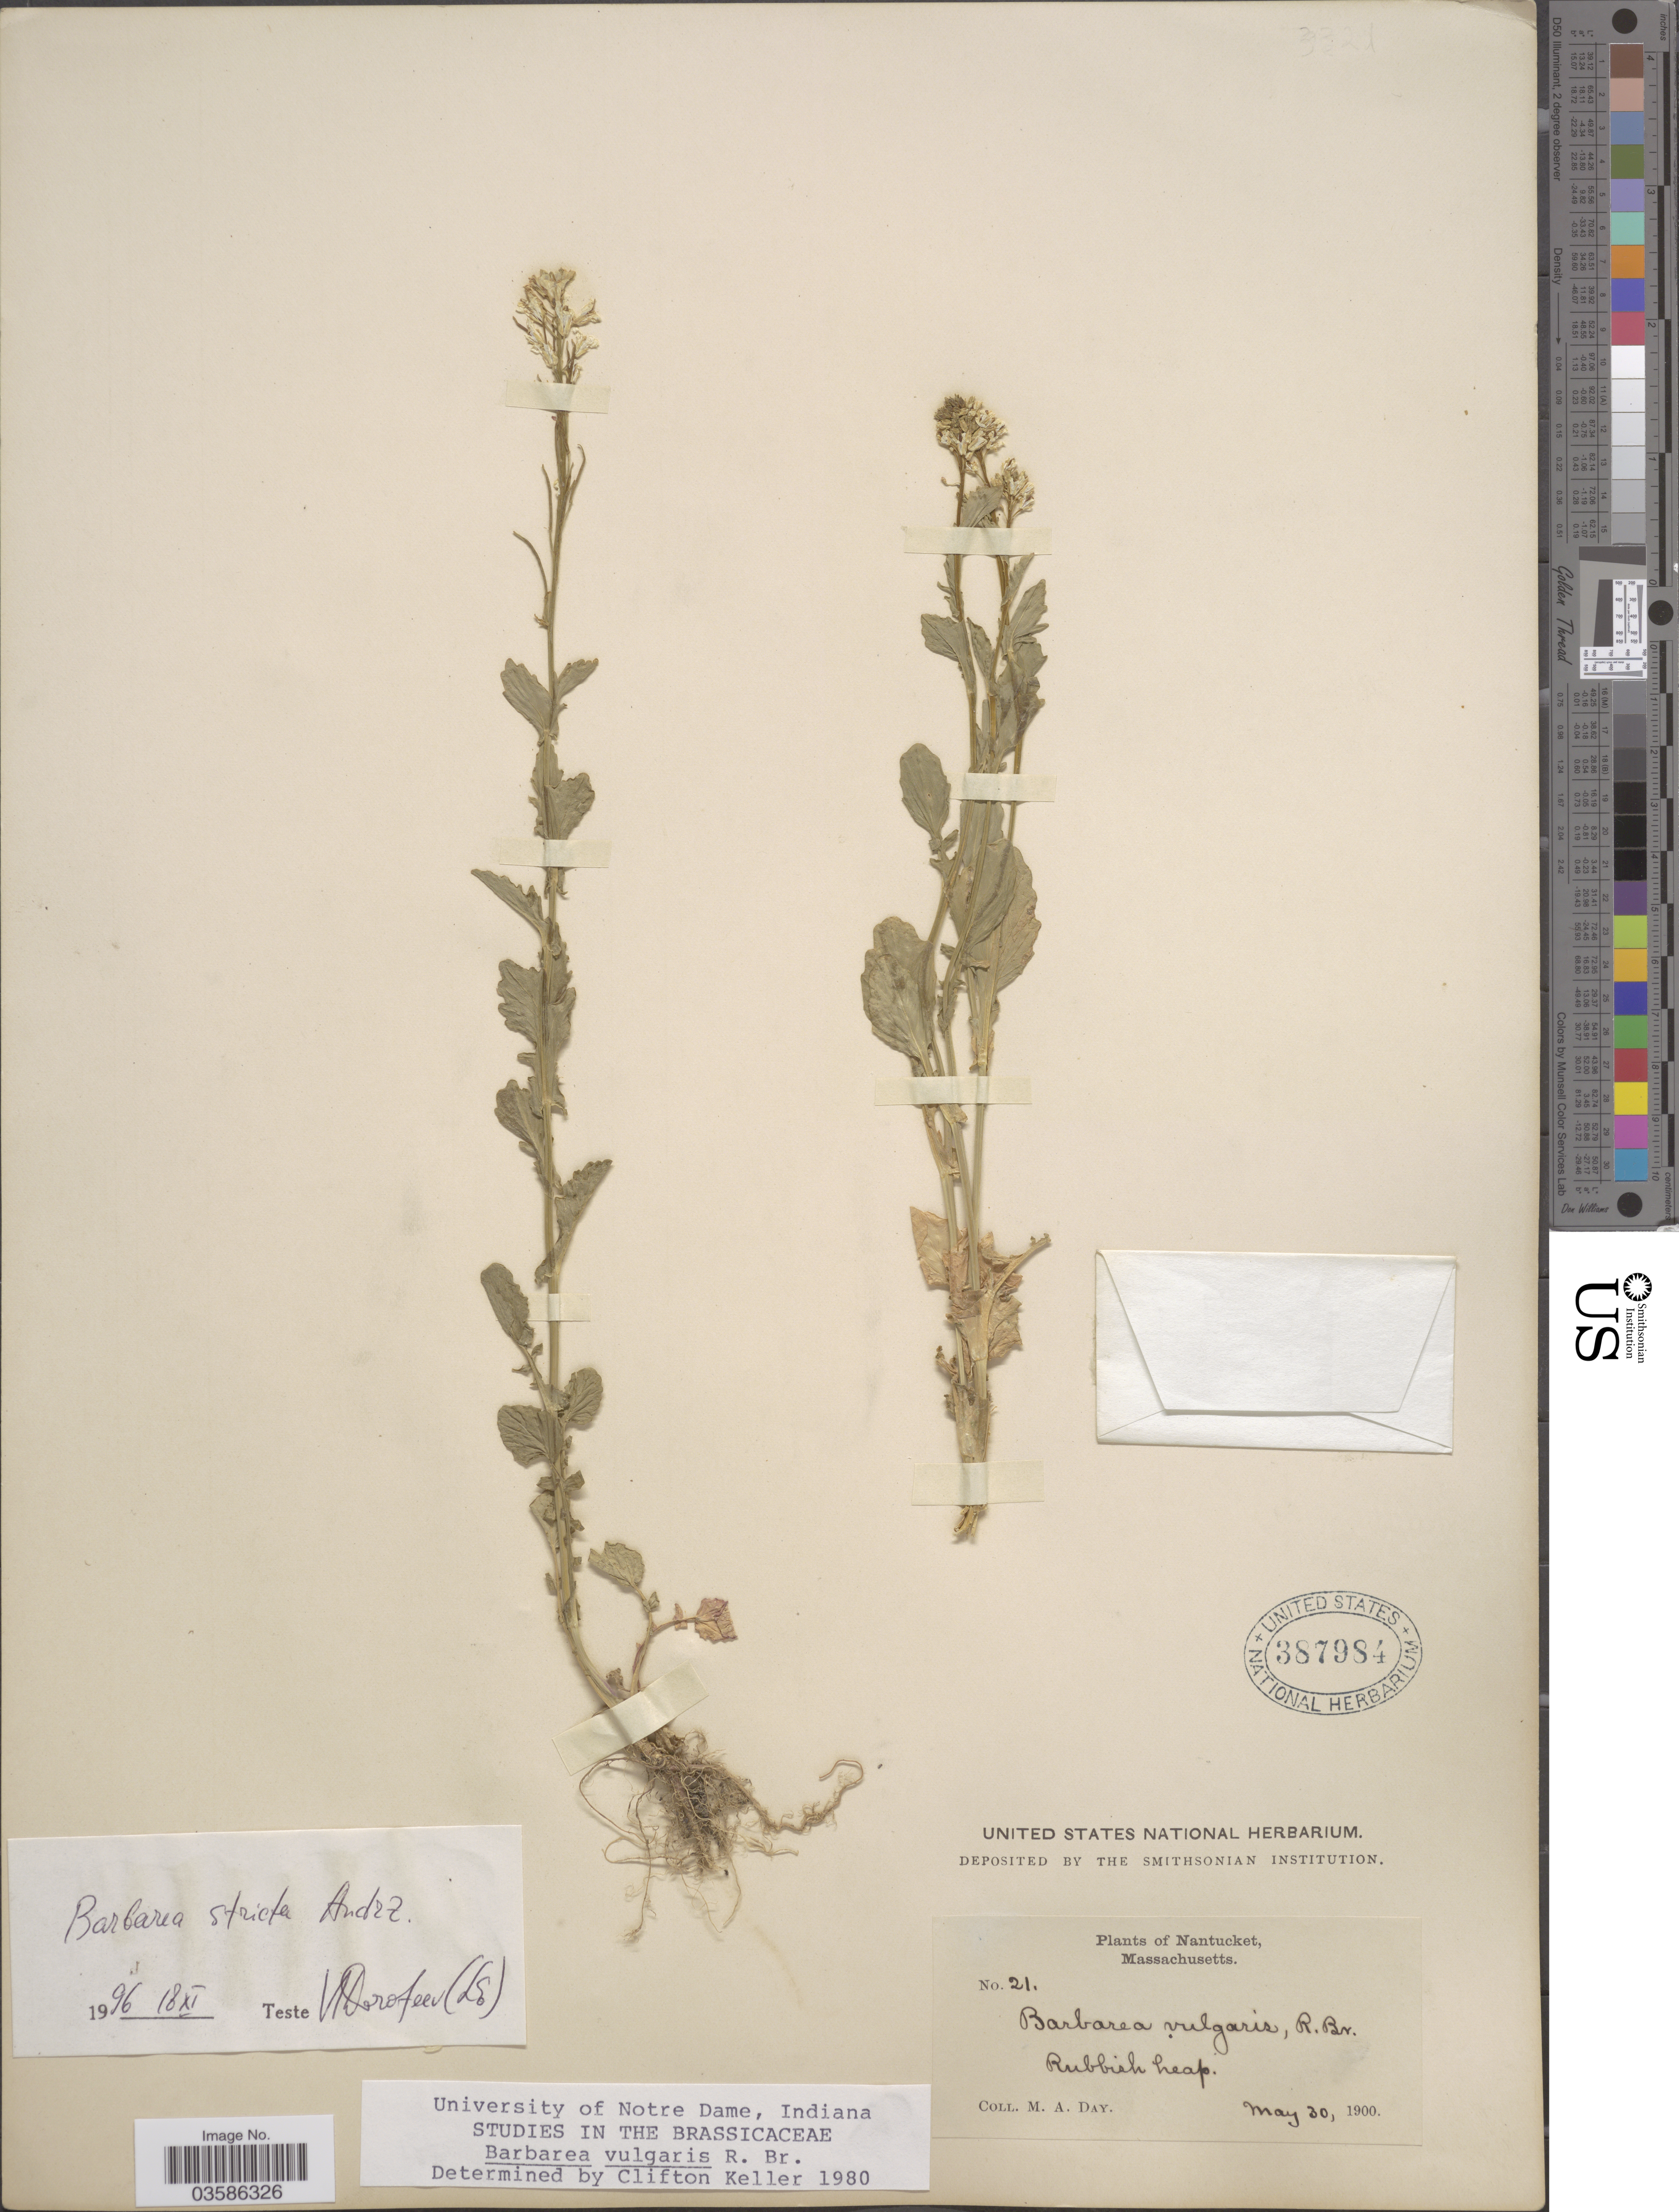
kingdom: Plantae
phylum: Tracheophyta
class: Magnoliopsida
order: Brassicales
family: Brassicaceae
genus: Barbarea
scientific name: Barbarea stricta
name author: Andrz.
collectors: M. Day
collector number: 21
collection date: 1900-05-30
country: United States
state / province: Massachusetts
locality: Nantucket. Rubbish heap.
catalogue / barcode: US 387984